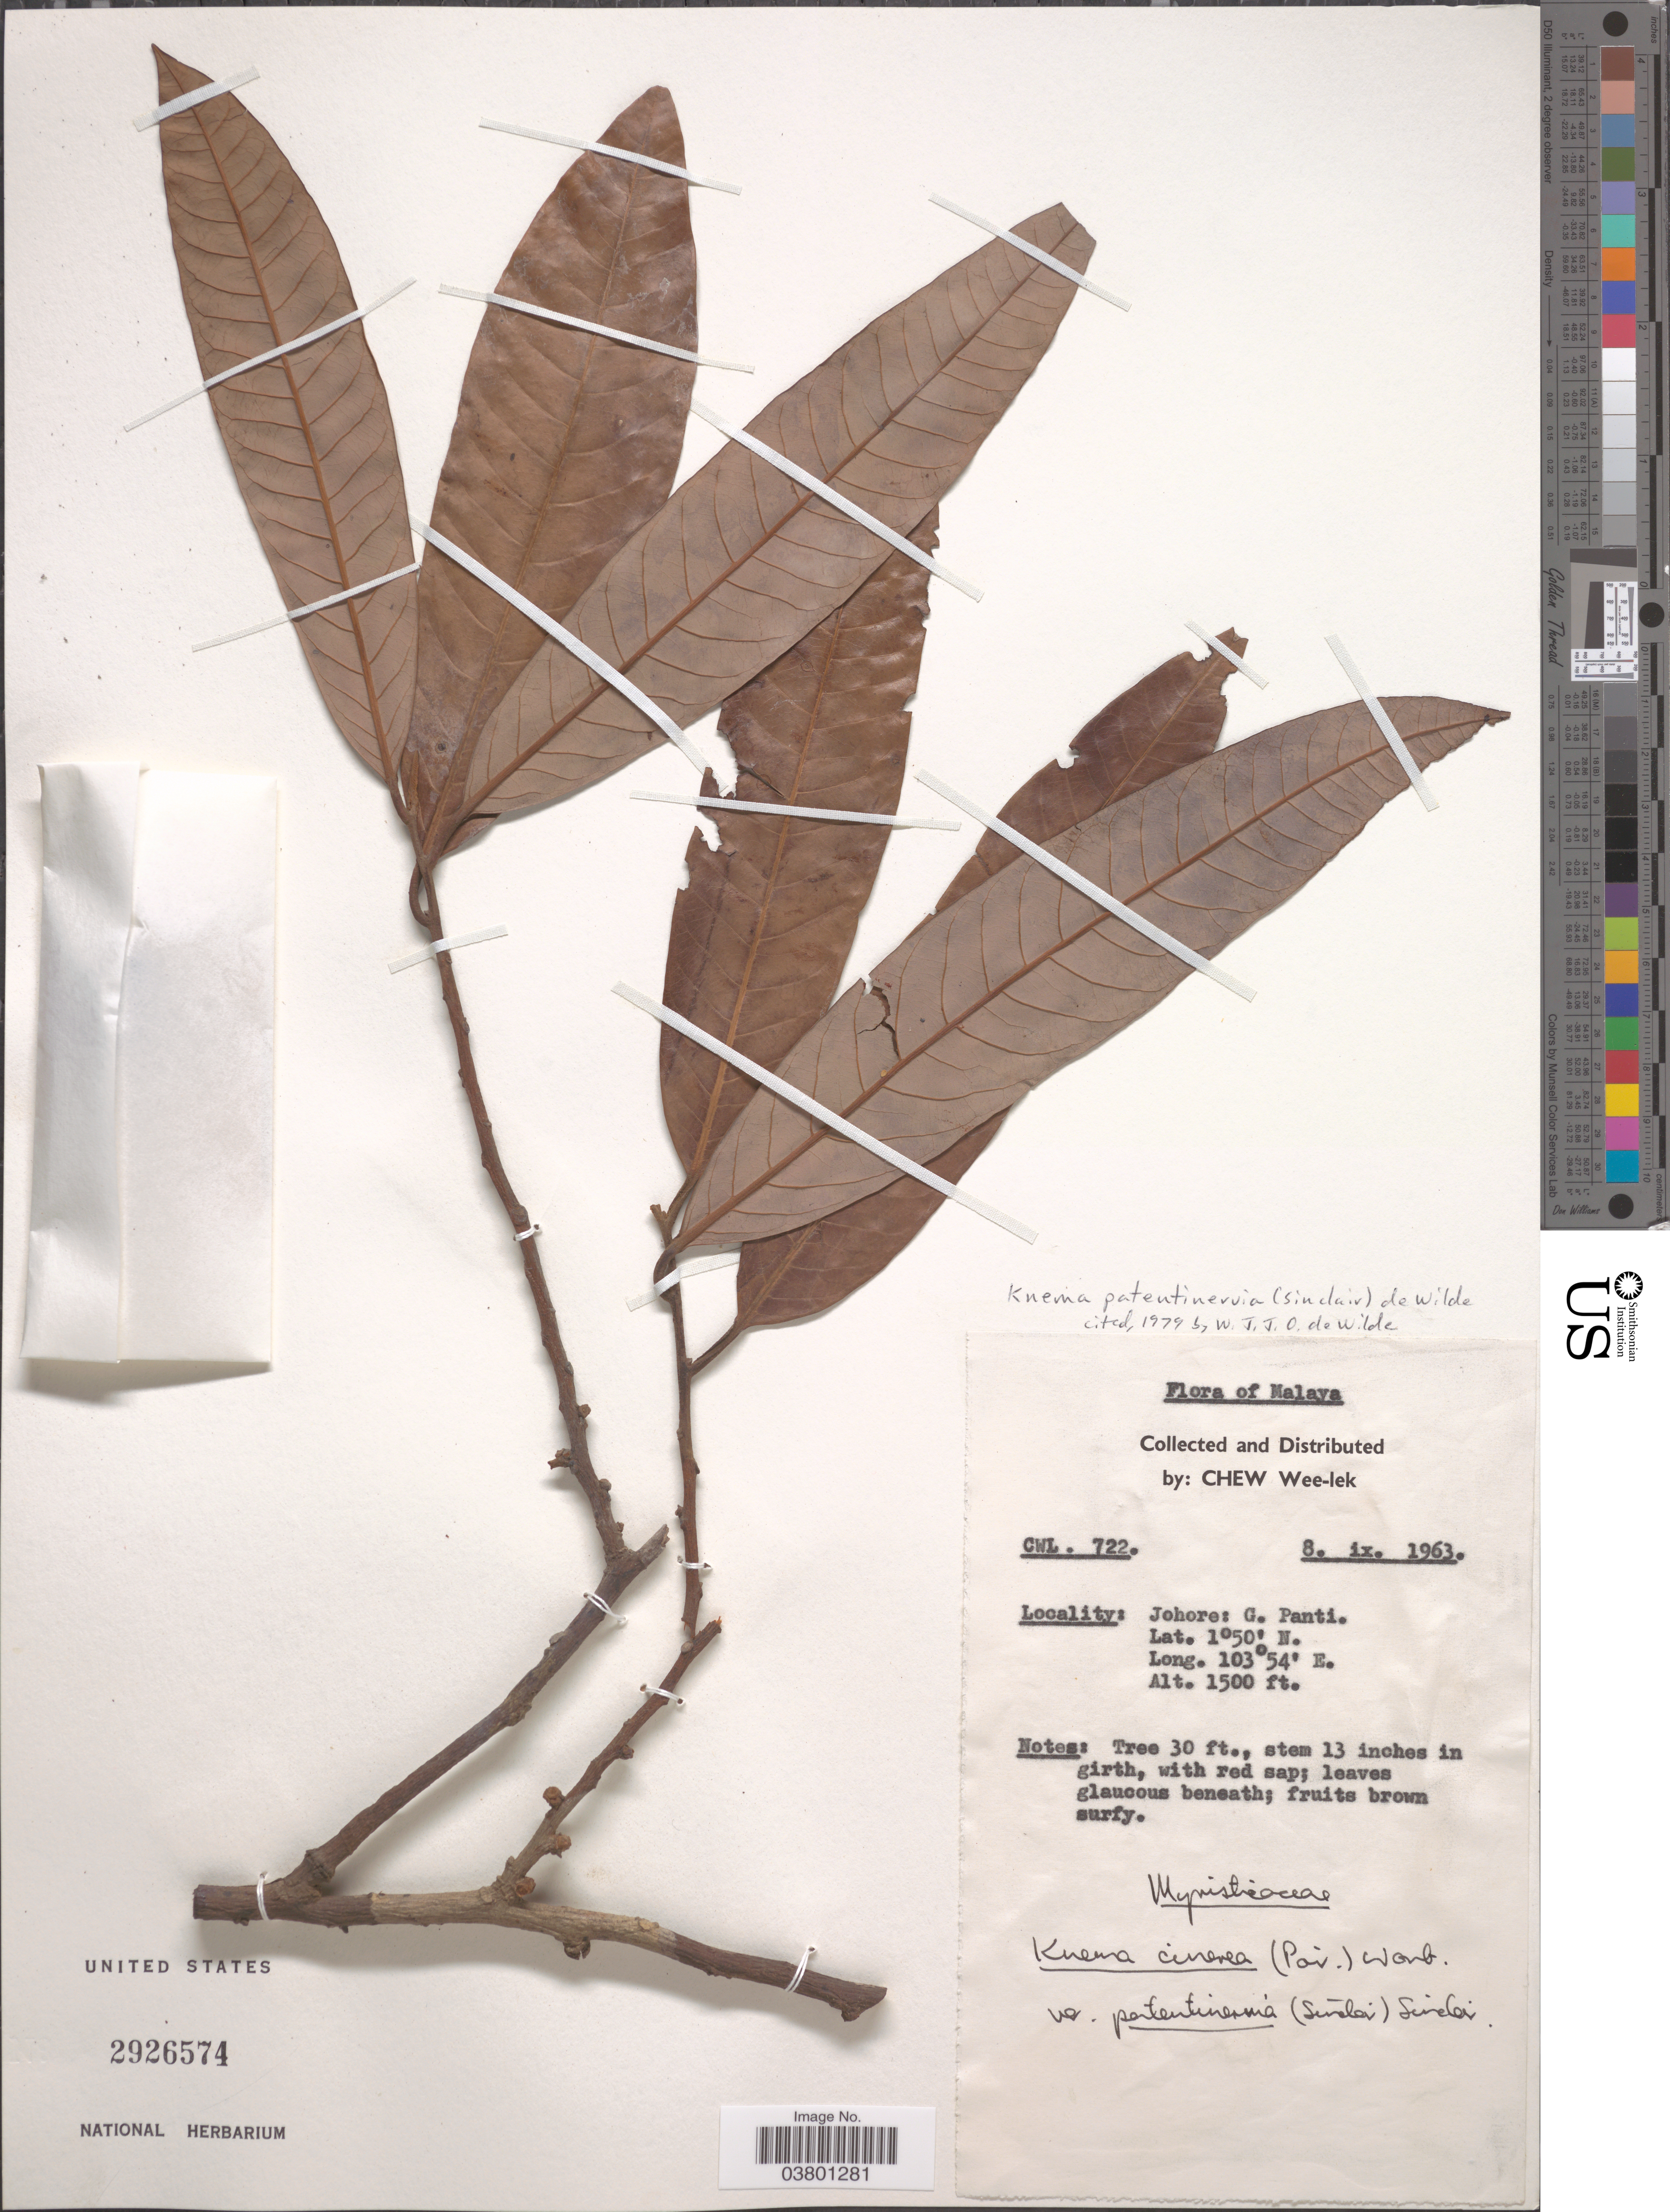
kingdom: Plantae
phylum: Tracheophyta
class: Magnoliopsida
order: Magnoliales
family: Myristicaceae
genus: Knema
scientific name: Knema patentinervia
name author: (J. Sinclair) W.J. de Wilde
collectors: W. Chew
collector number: CWL722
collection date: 1963-09-08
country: Malaysia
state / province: Johor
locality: Malaya. Johore: G. Panti.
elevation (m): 457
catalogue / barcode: US 2926574